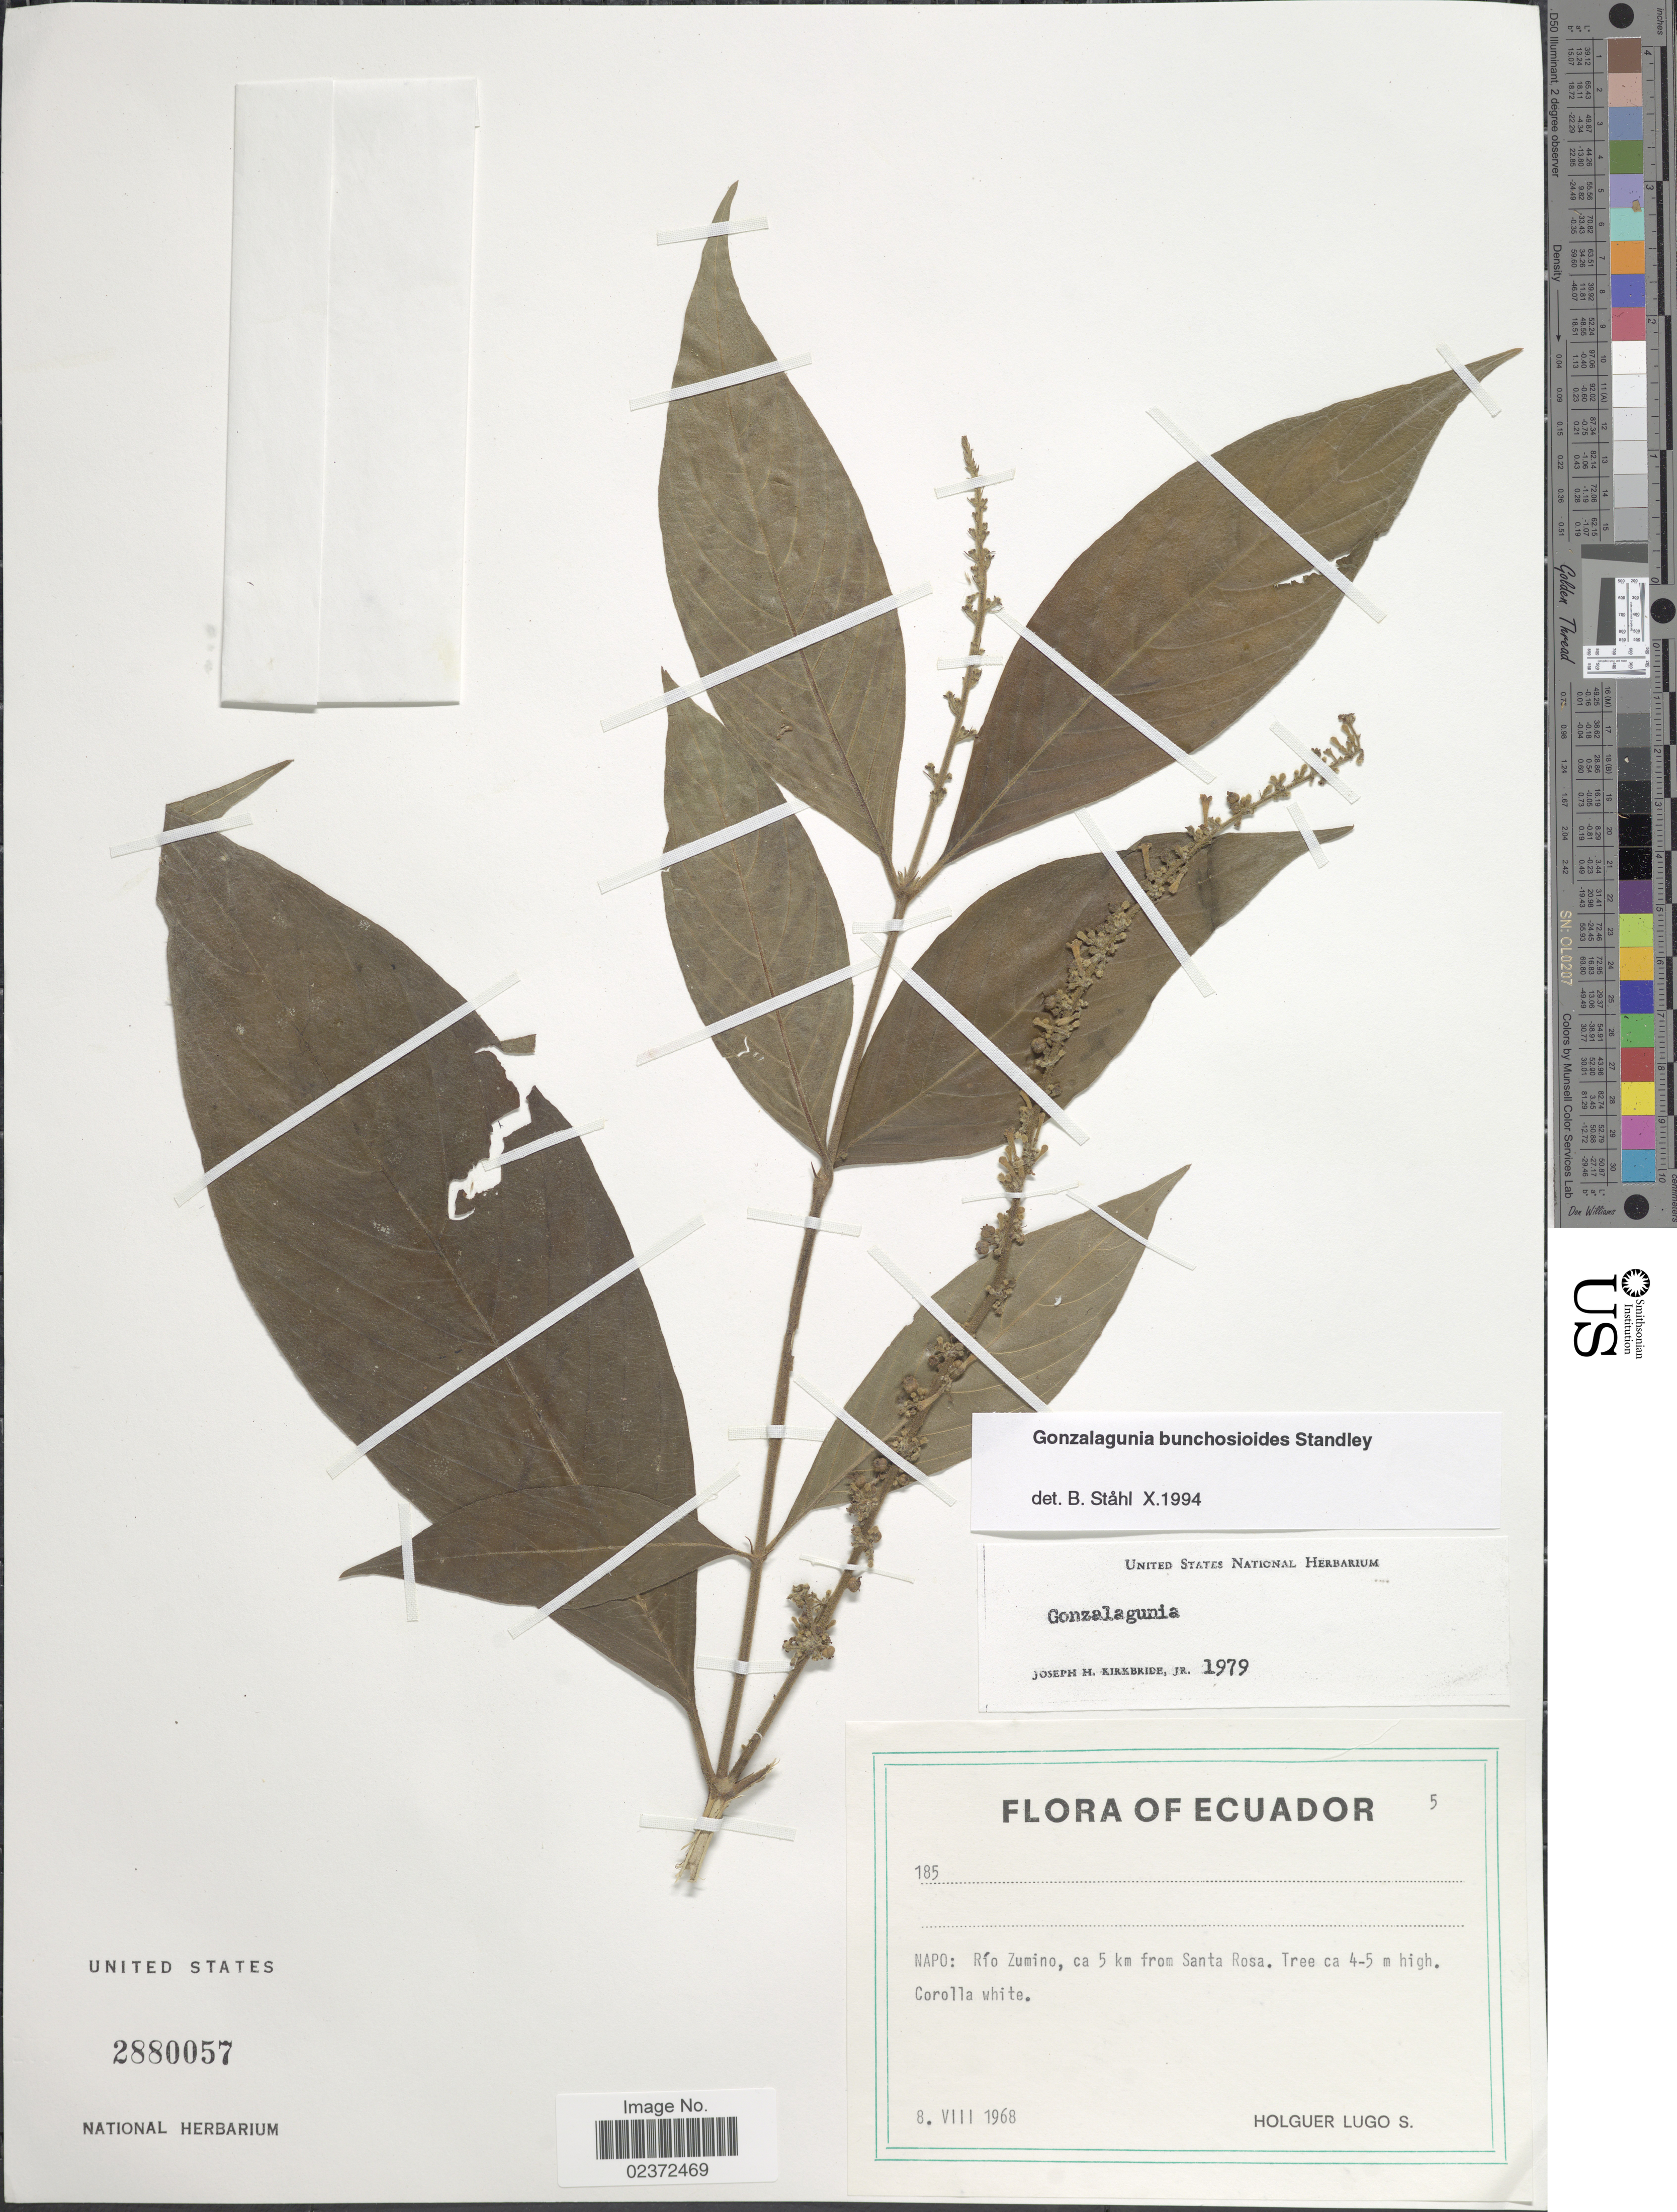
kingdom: Plantae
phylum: Tracheophyta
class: Magnoliopsida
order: Gentianales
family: Rubiaceae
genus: Gonzalagunia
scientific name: Gonzalagunia bunchosioides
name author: Standl.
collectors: H. Lugo S.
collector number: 185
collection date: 1968-08-08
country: Ecuador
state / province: Napo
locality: Río Zumino, ca 5 km from Santa Rosa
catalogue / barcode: US 2880057